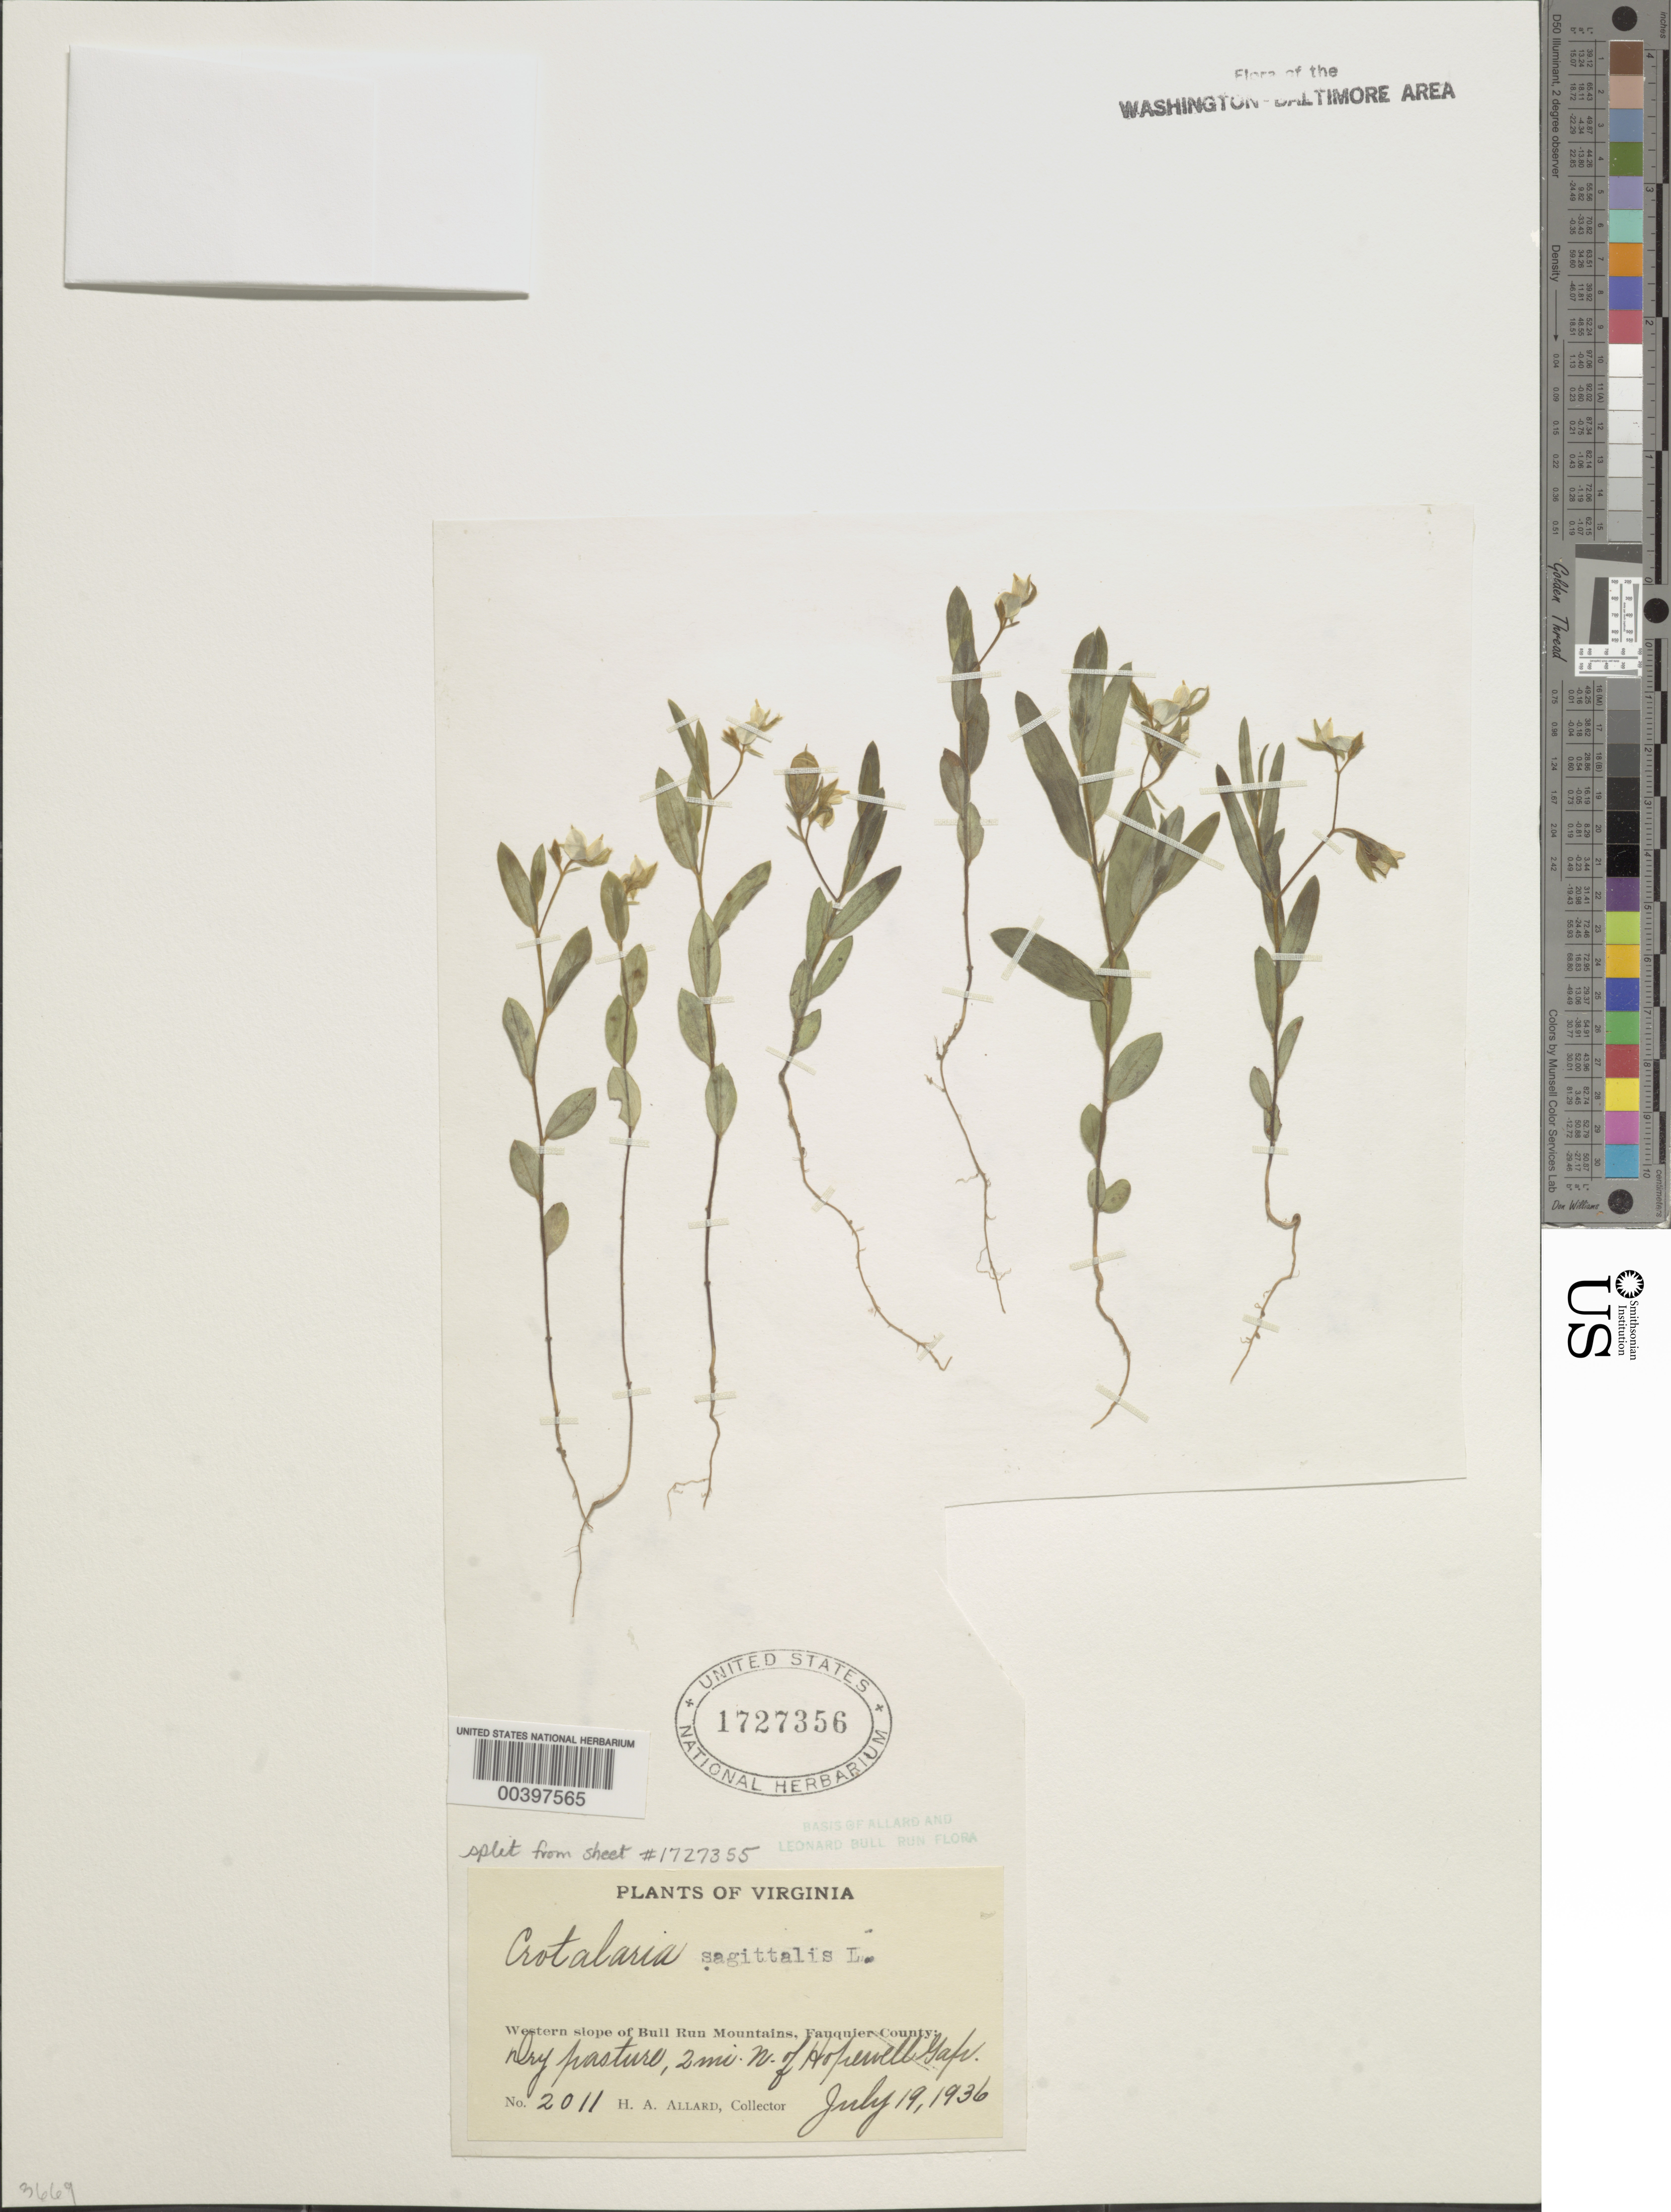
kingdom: Plantae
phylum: Tracheophyta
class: Magnoliopsida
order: Fabales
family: Fabaceae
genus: Crotalaria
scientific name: Crotalaria sagittalis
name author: L.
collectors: H. A. Allard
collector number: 2011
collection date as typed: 19 Jul 1936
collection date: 1936-07-19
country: United States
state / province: Virginia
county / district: Fauquier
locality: North of Hopewell Gap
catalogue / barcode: US 1727356